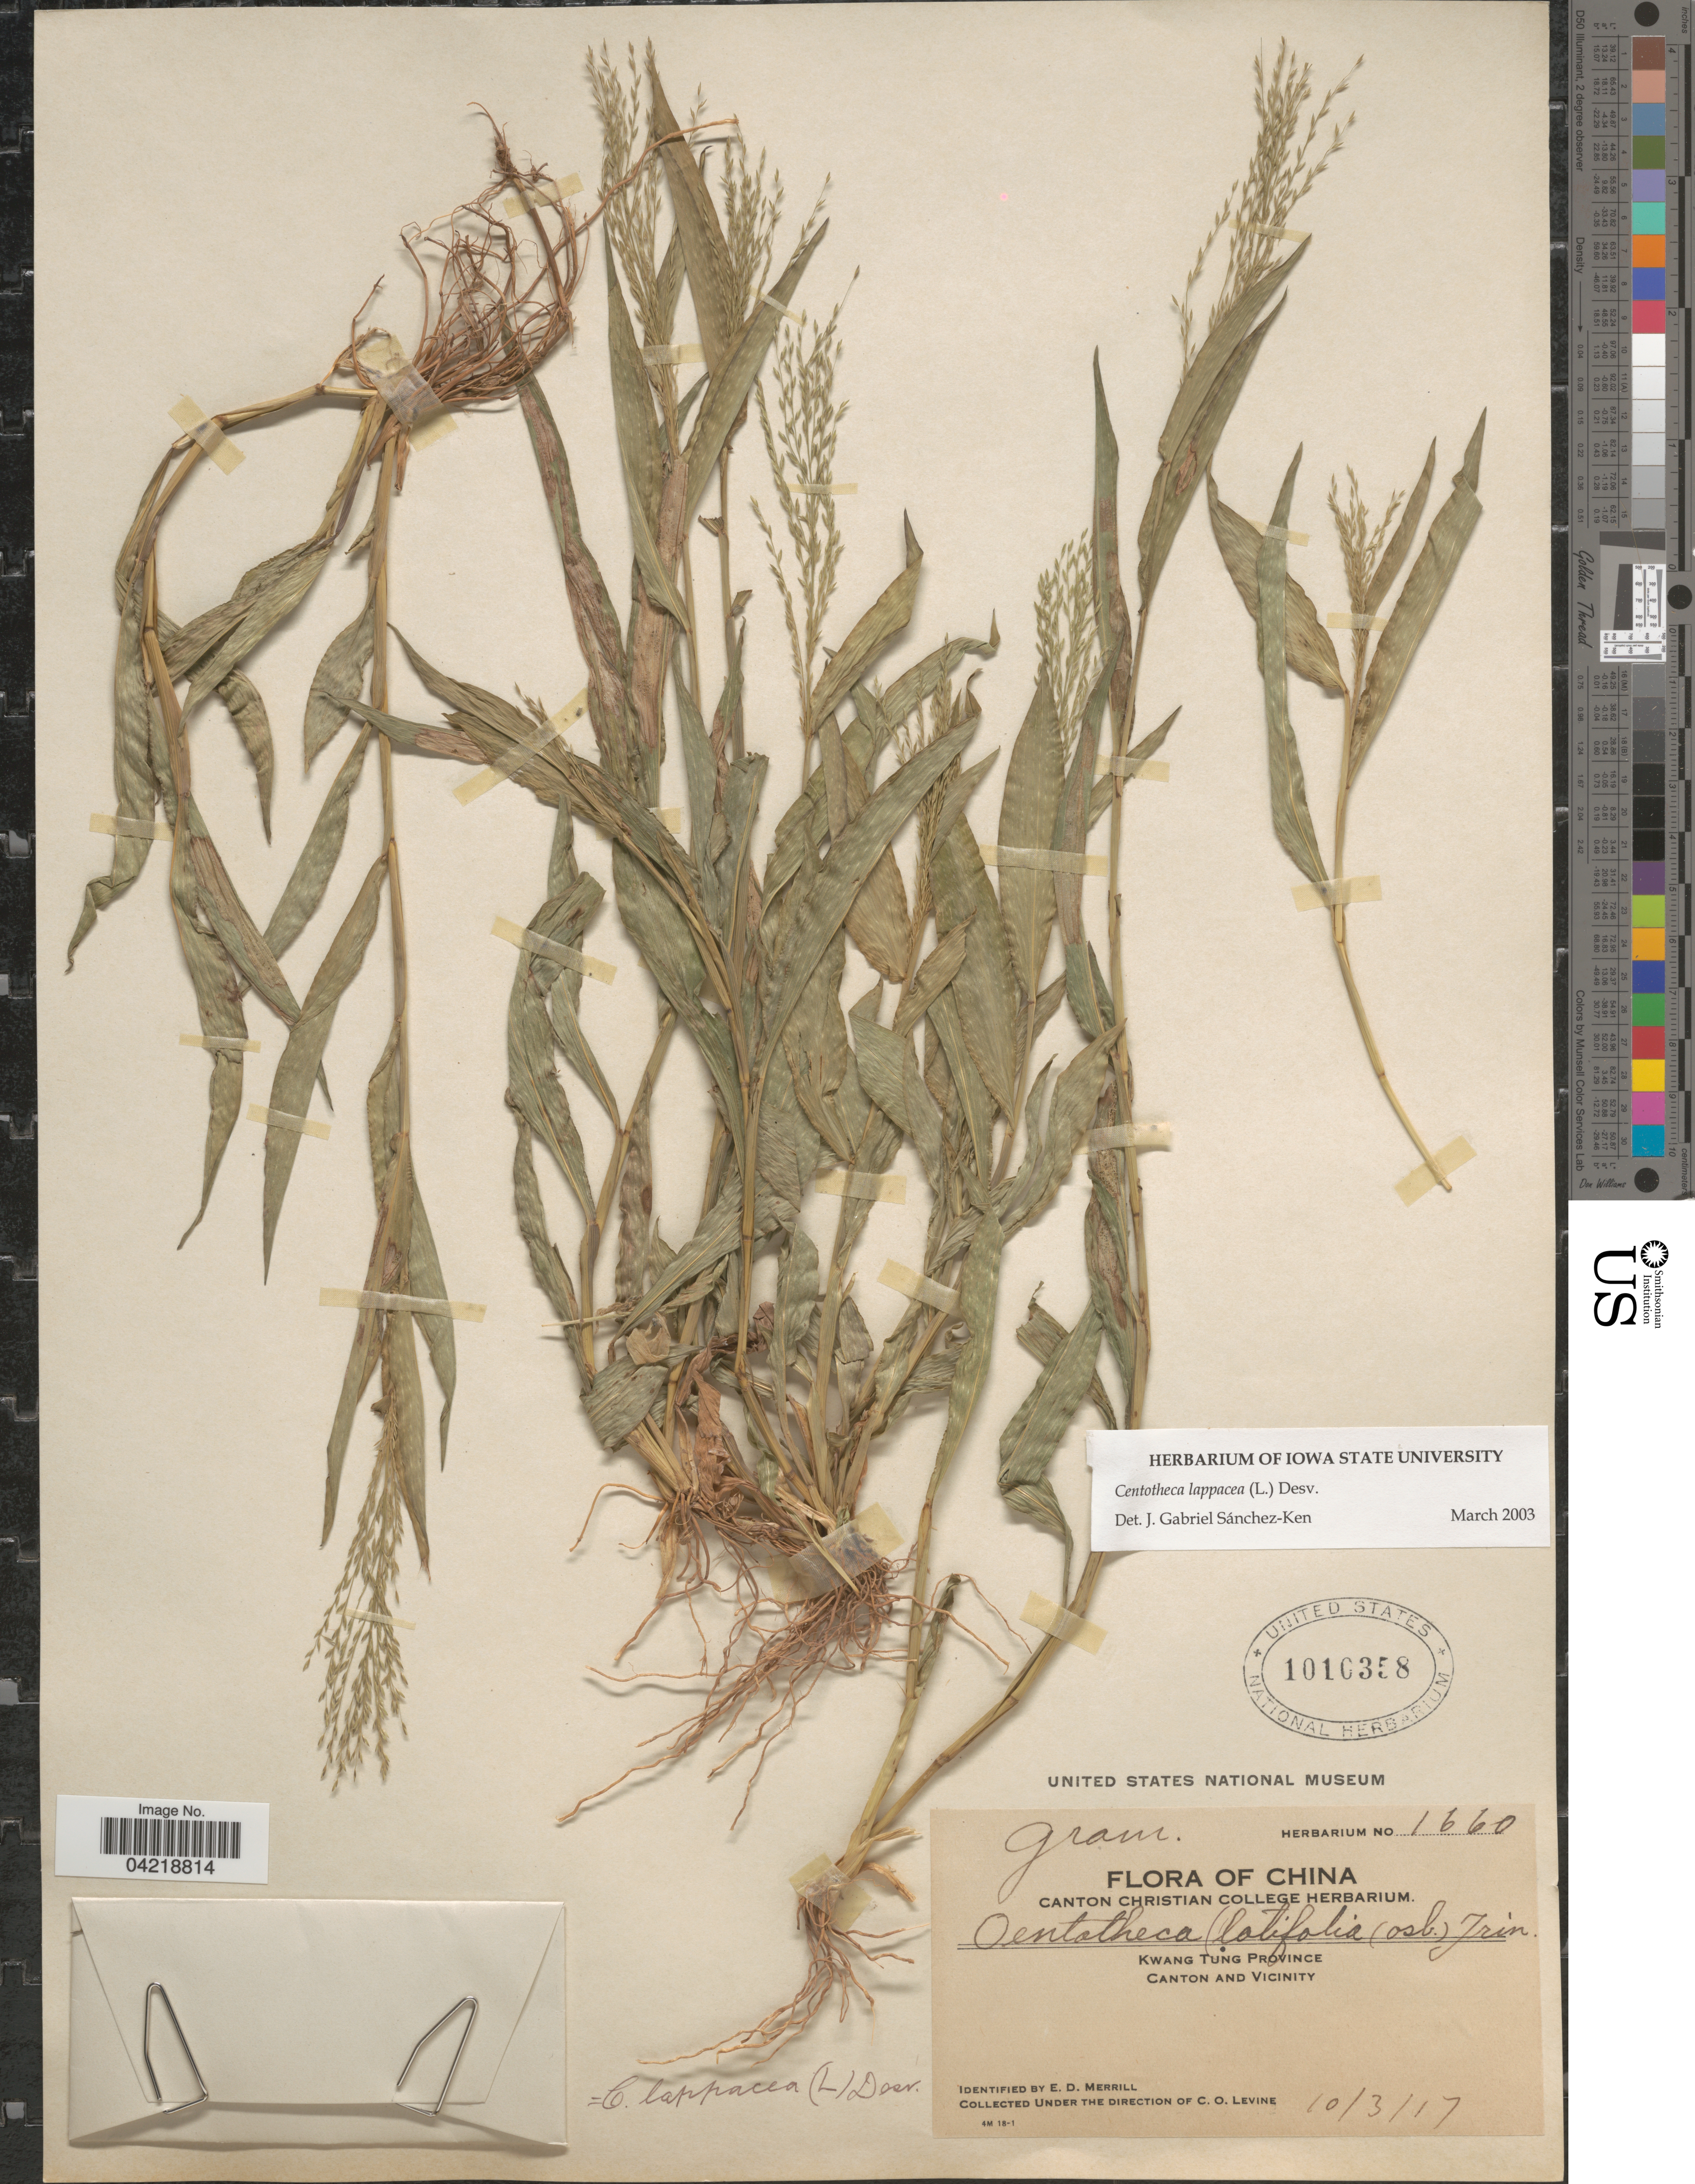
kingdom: Plantae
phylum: Tracheophyta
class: Liliopsida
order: Poales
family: Poaceae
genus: Centotheca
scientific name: Centotheca lappacea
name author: (L.) Desv.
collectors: E. D. Merrill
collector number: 1660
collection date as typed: Transcribed d/m/y: 10/3/17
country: China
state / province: Guangdong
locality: Kwang Tung Province. Canton and vicinity.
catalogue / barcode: US 1010358